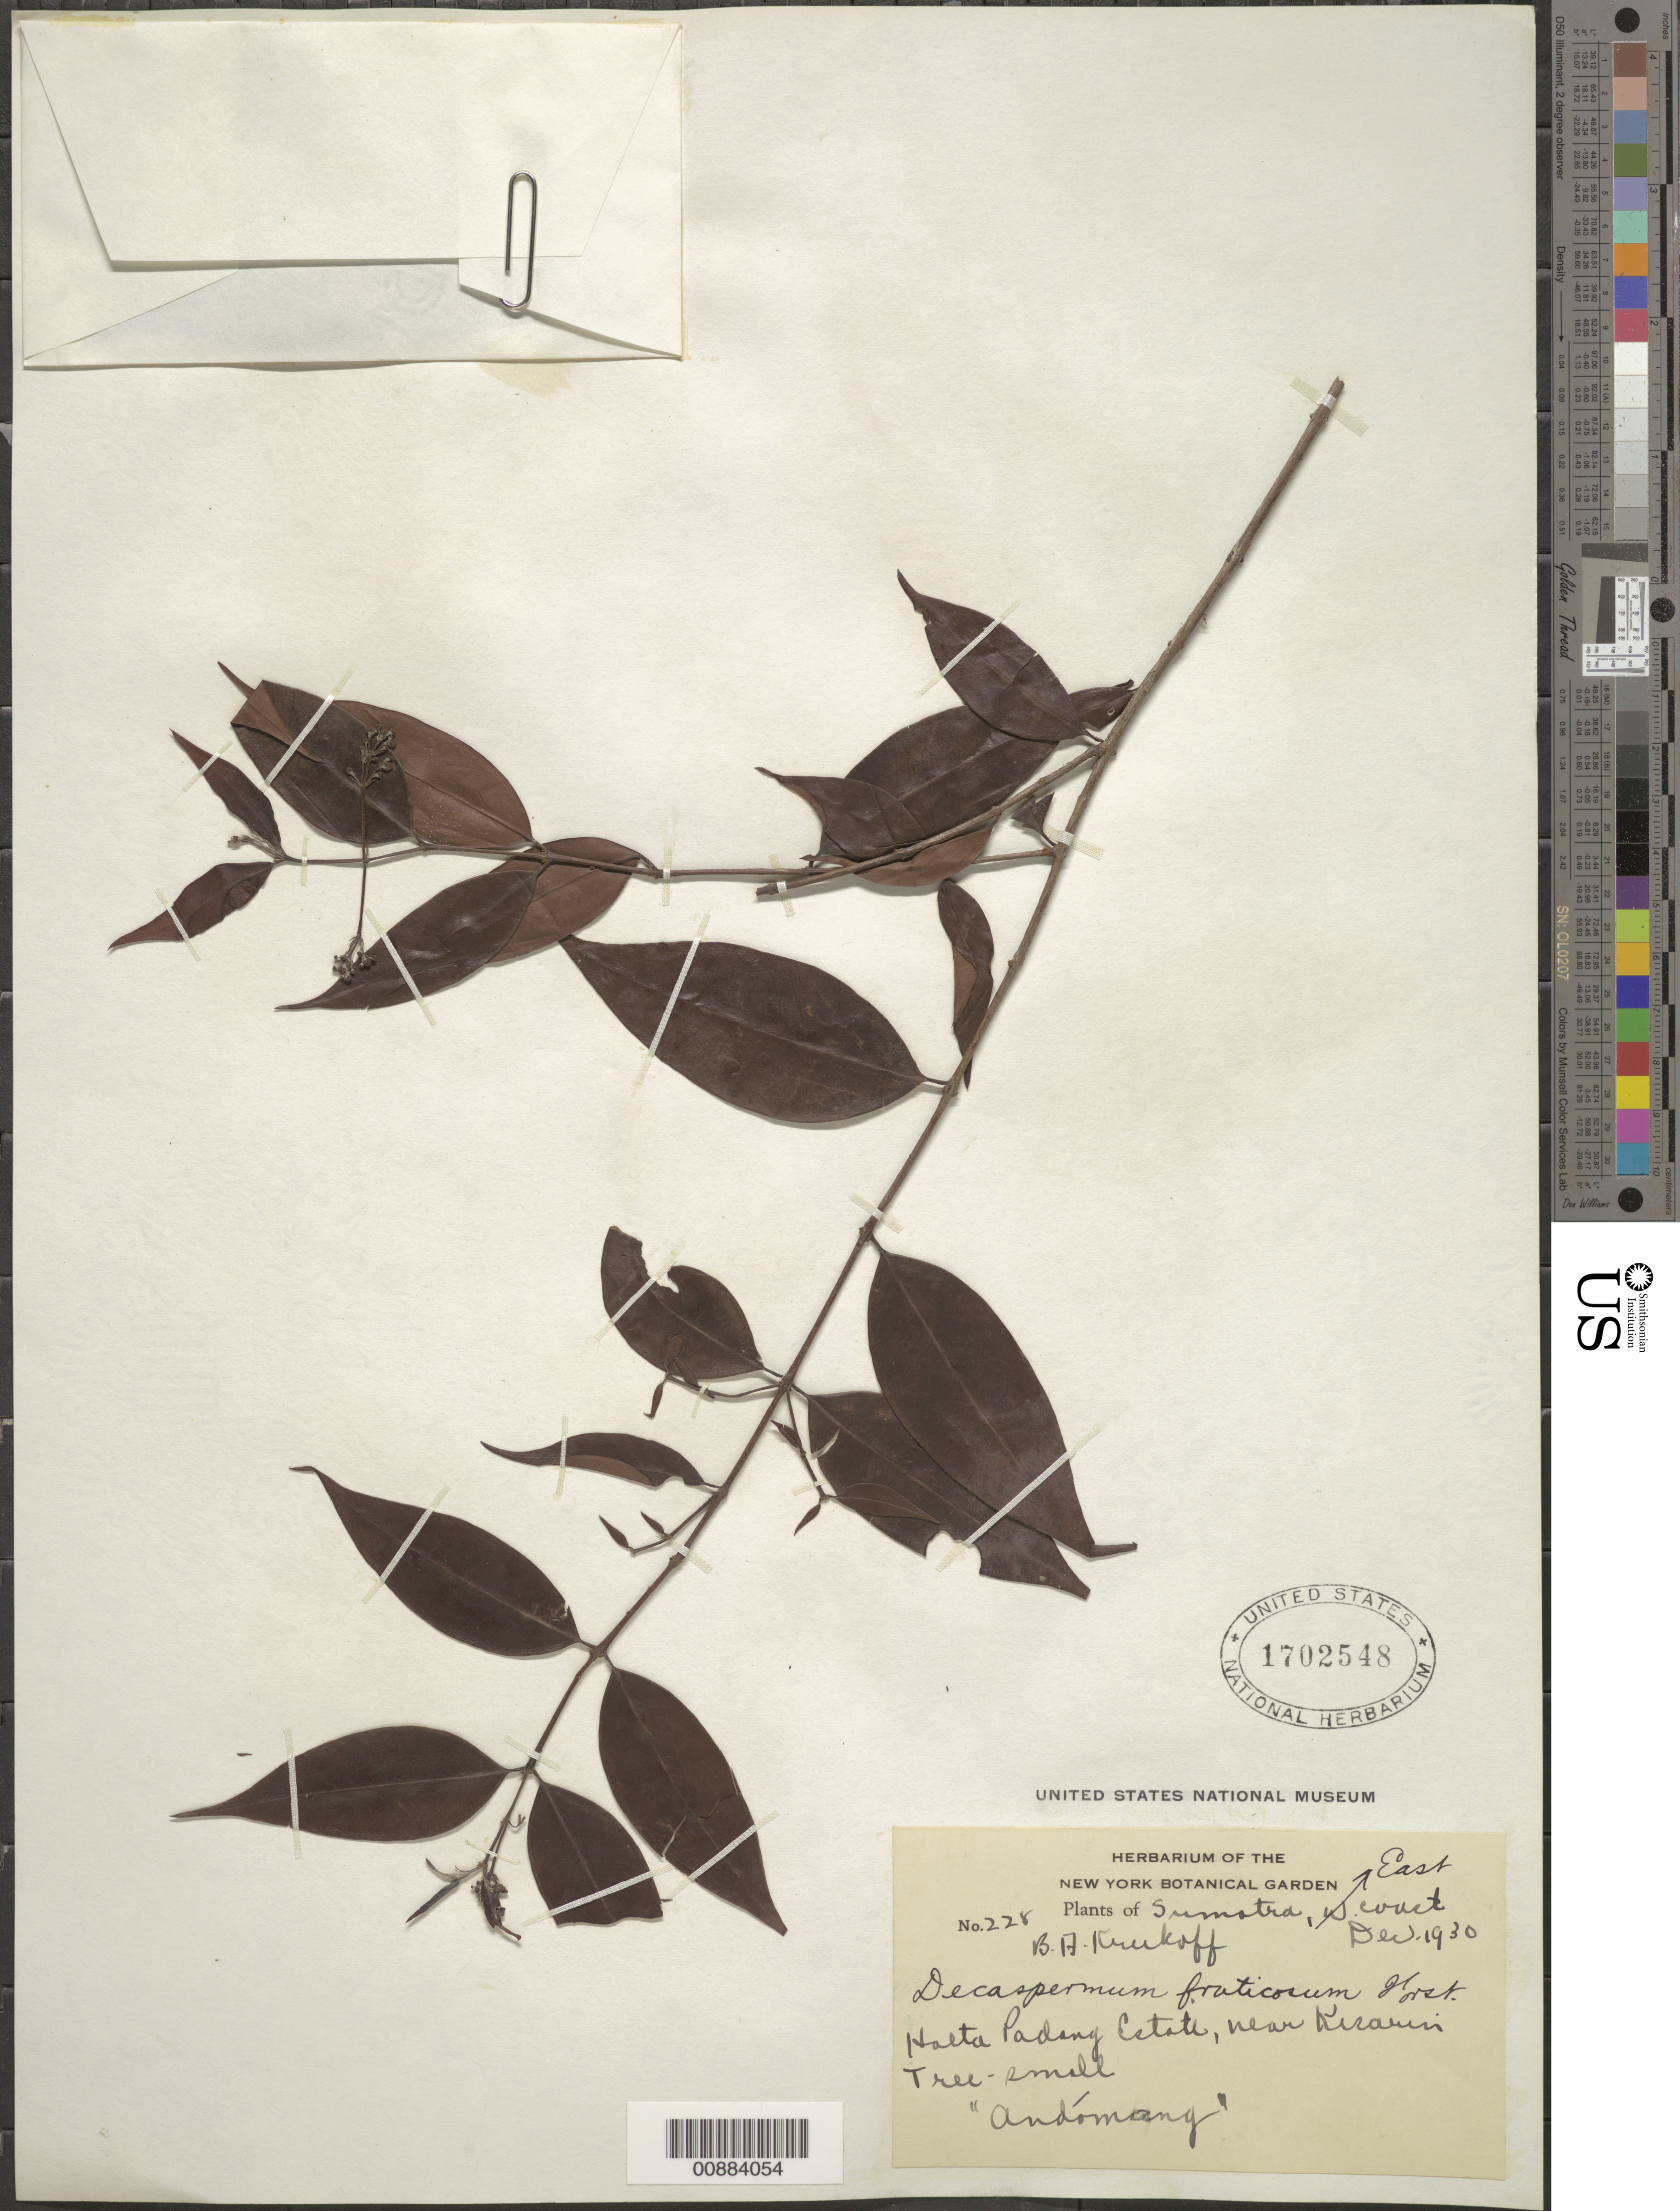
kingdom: Plantae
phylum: Tracheophyta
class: Magnoliopsida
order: Myrtales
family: Myrtaceae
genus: Decaspermum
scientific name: Decaspermum fruticosum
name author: J.R. Forst. & G. Forst.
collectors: B. A. Krukoff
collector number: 228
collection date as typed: Dec 1930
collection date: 1930-12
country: Indonesia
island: Sumatra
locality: Halta Padang Estate, near Kirarin(?)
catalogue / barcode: US 1702548